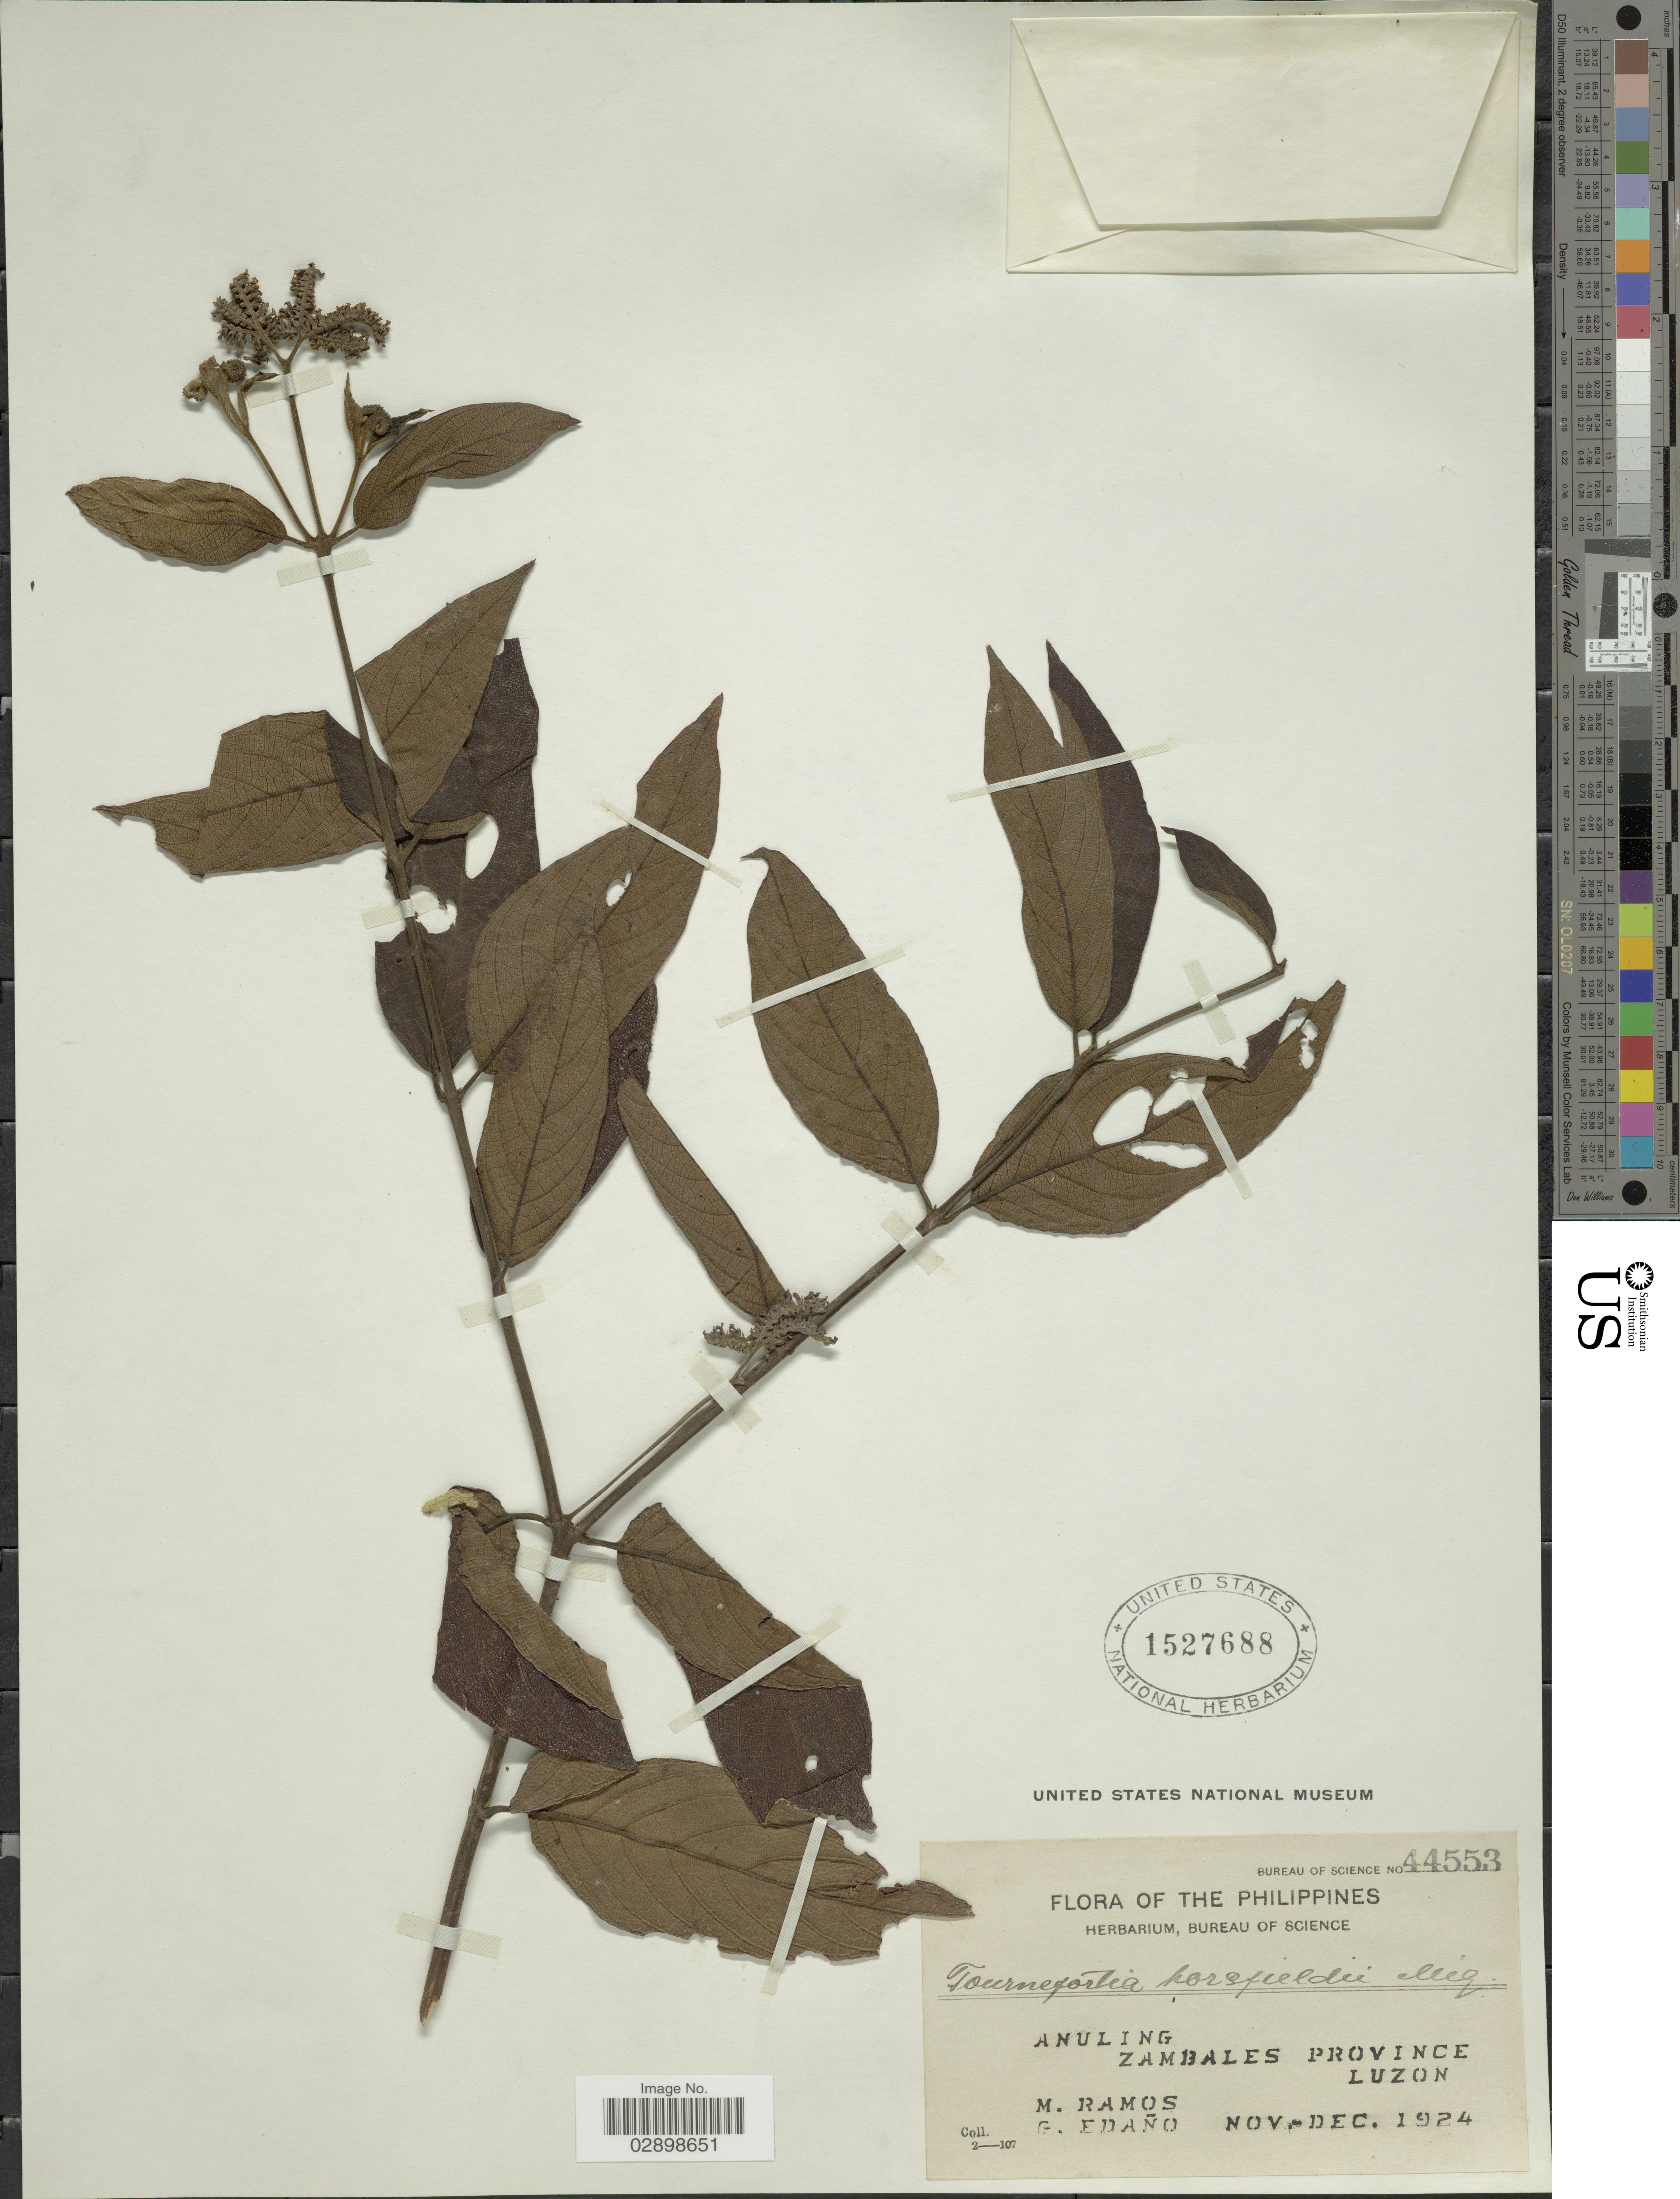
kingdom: Plantae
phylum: Tracheophyta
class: Magnoliopsida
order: Boraginales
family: Heliotropiaceae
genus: Tournefortia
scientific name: Tournefortia horsfieldii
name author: Miq.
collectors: M. Ramos & G. Edaño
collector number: Bureau of Science 44553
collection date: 1924-11/1924-12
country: Philippines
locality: Anuling, Zambales Province, Luzon.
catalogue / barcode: US 1527688